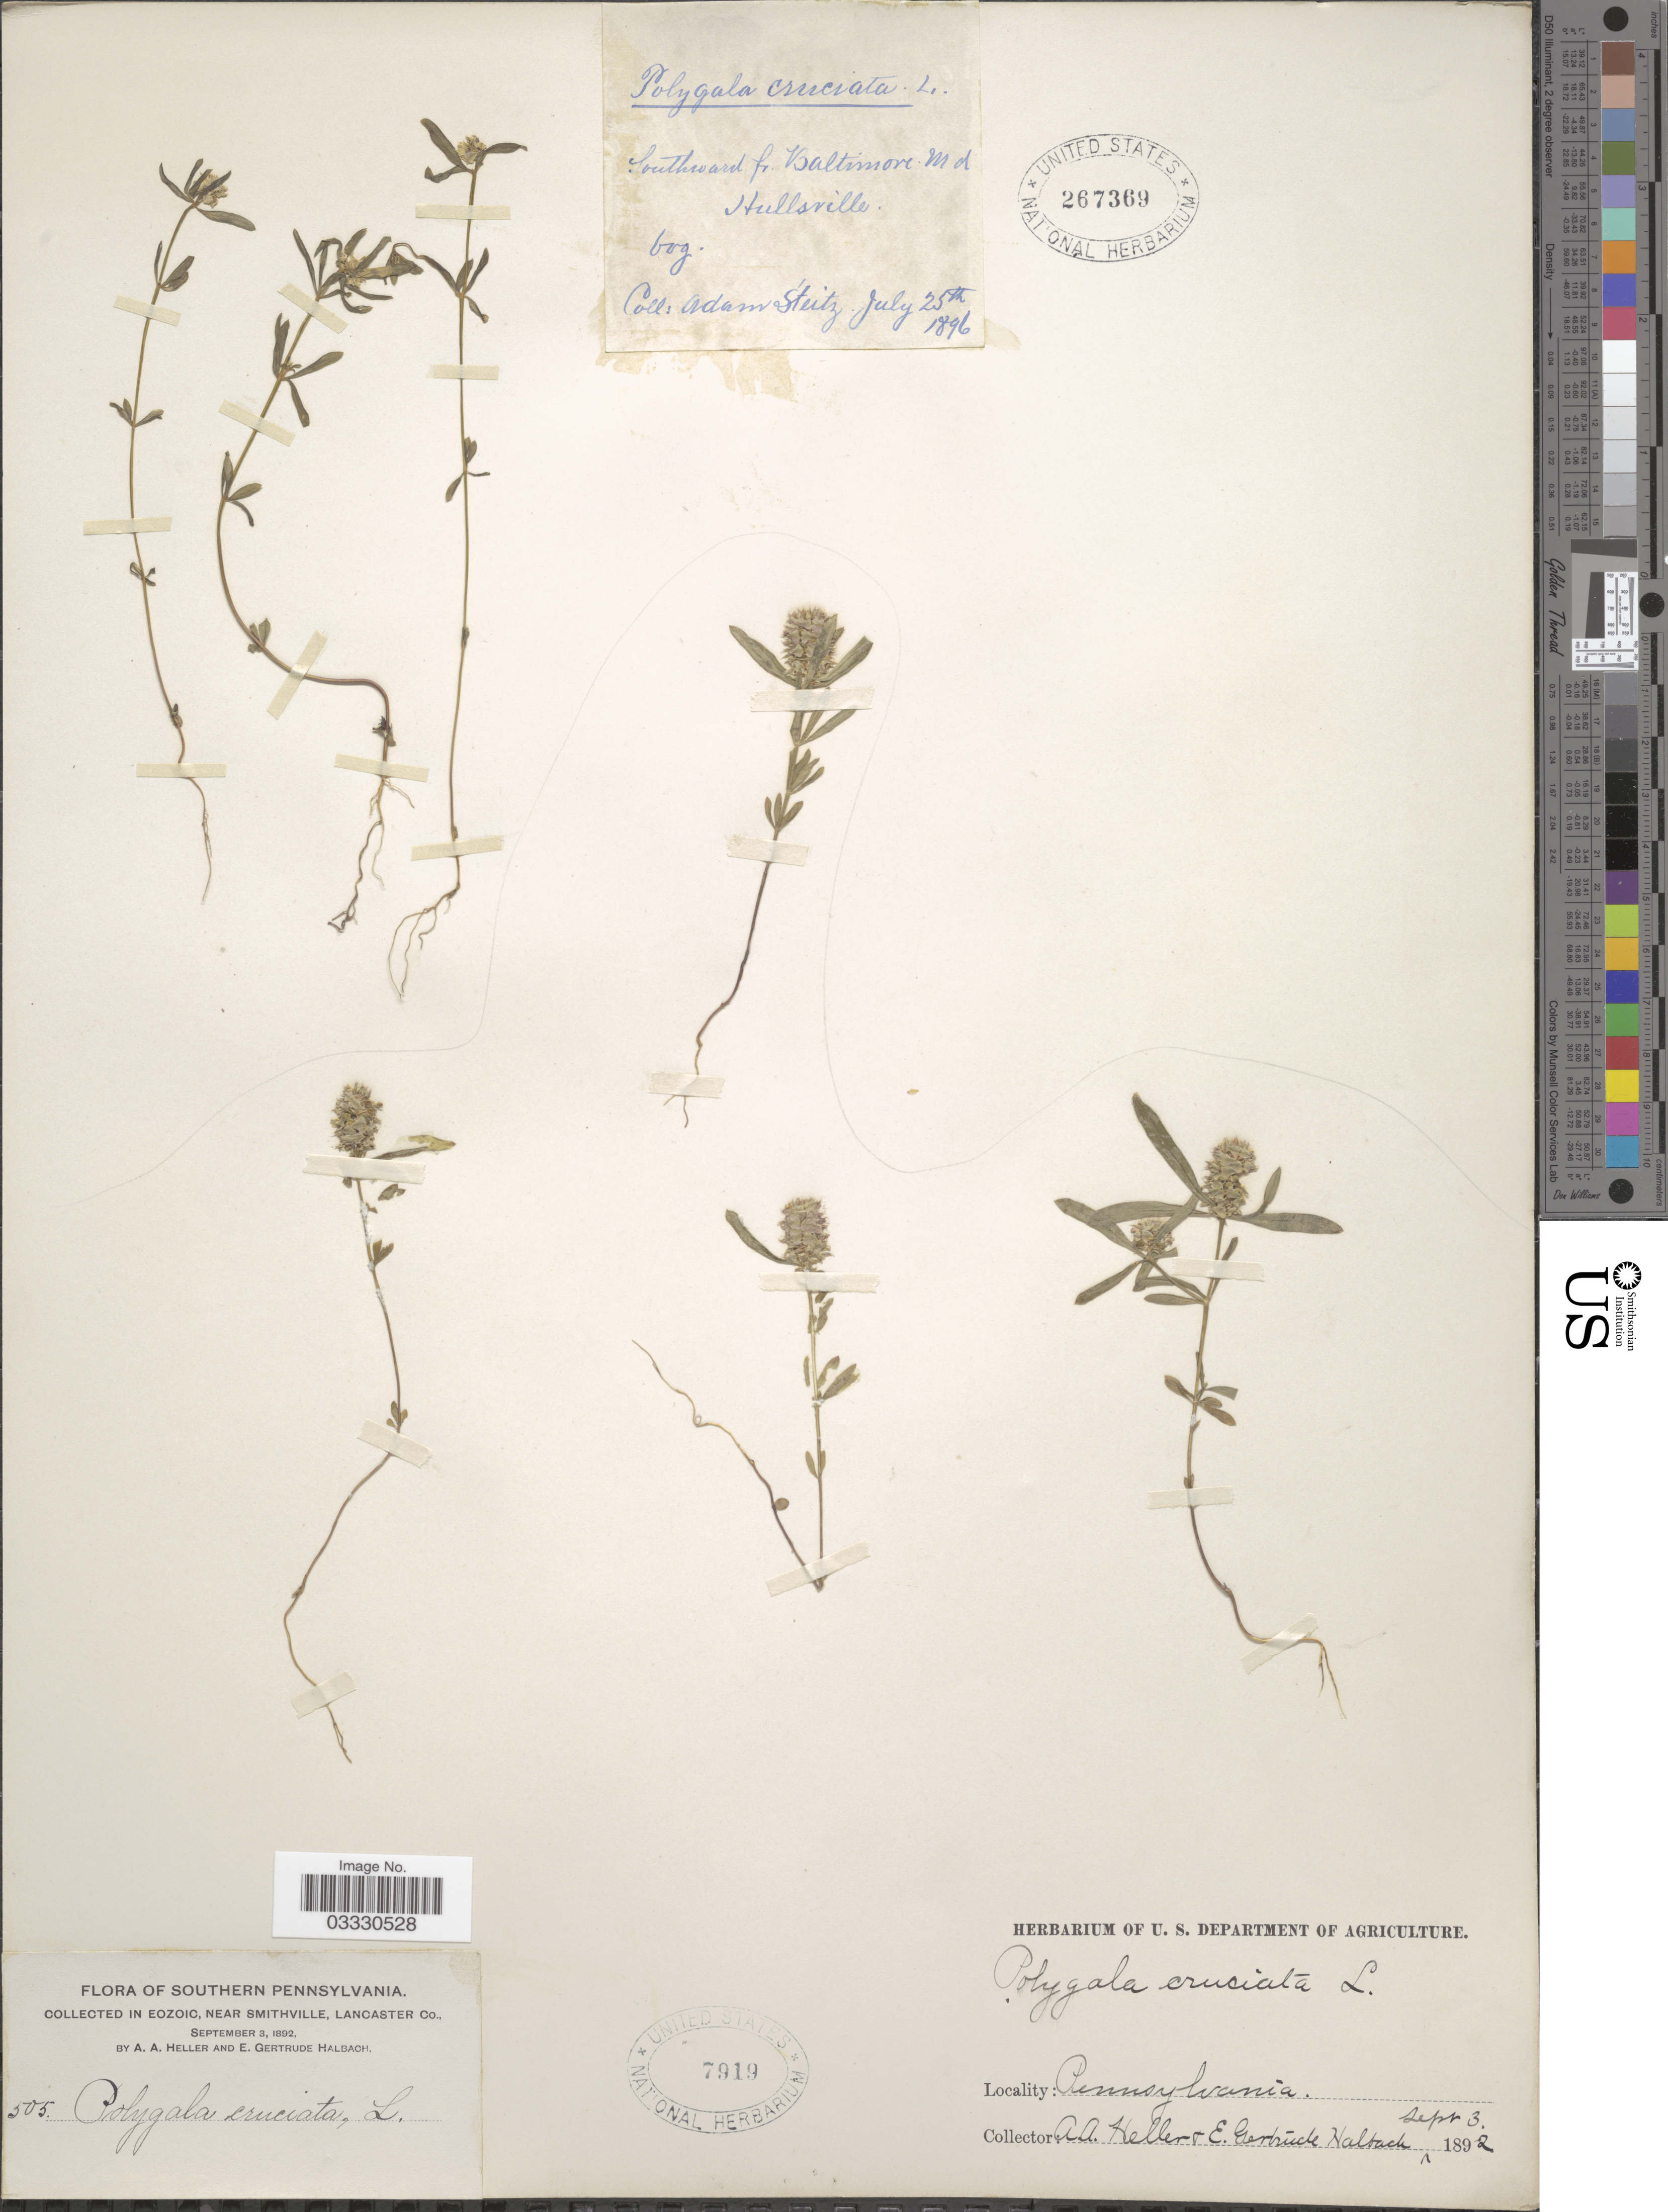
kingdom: Plantae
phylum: Tracheophyta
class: Magnoliopsida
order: Fabales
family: Polygalaceae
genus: Polygala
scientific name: Polygala cruciata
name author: L.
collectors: A. A. Heller & E. G. Halbach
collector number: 505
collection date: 1892-09-03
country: United States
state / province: Pennsylvania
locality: Southern Pennsylvania. In Eozoic, near Smithville, Lancaster Co.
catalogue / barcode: US 7919-2